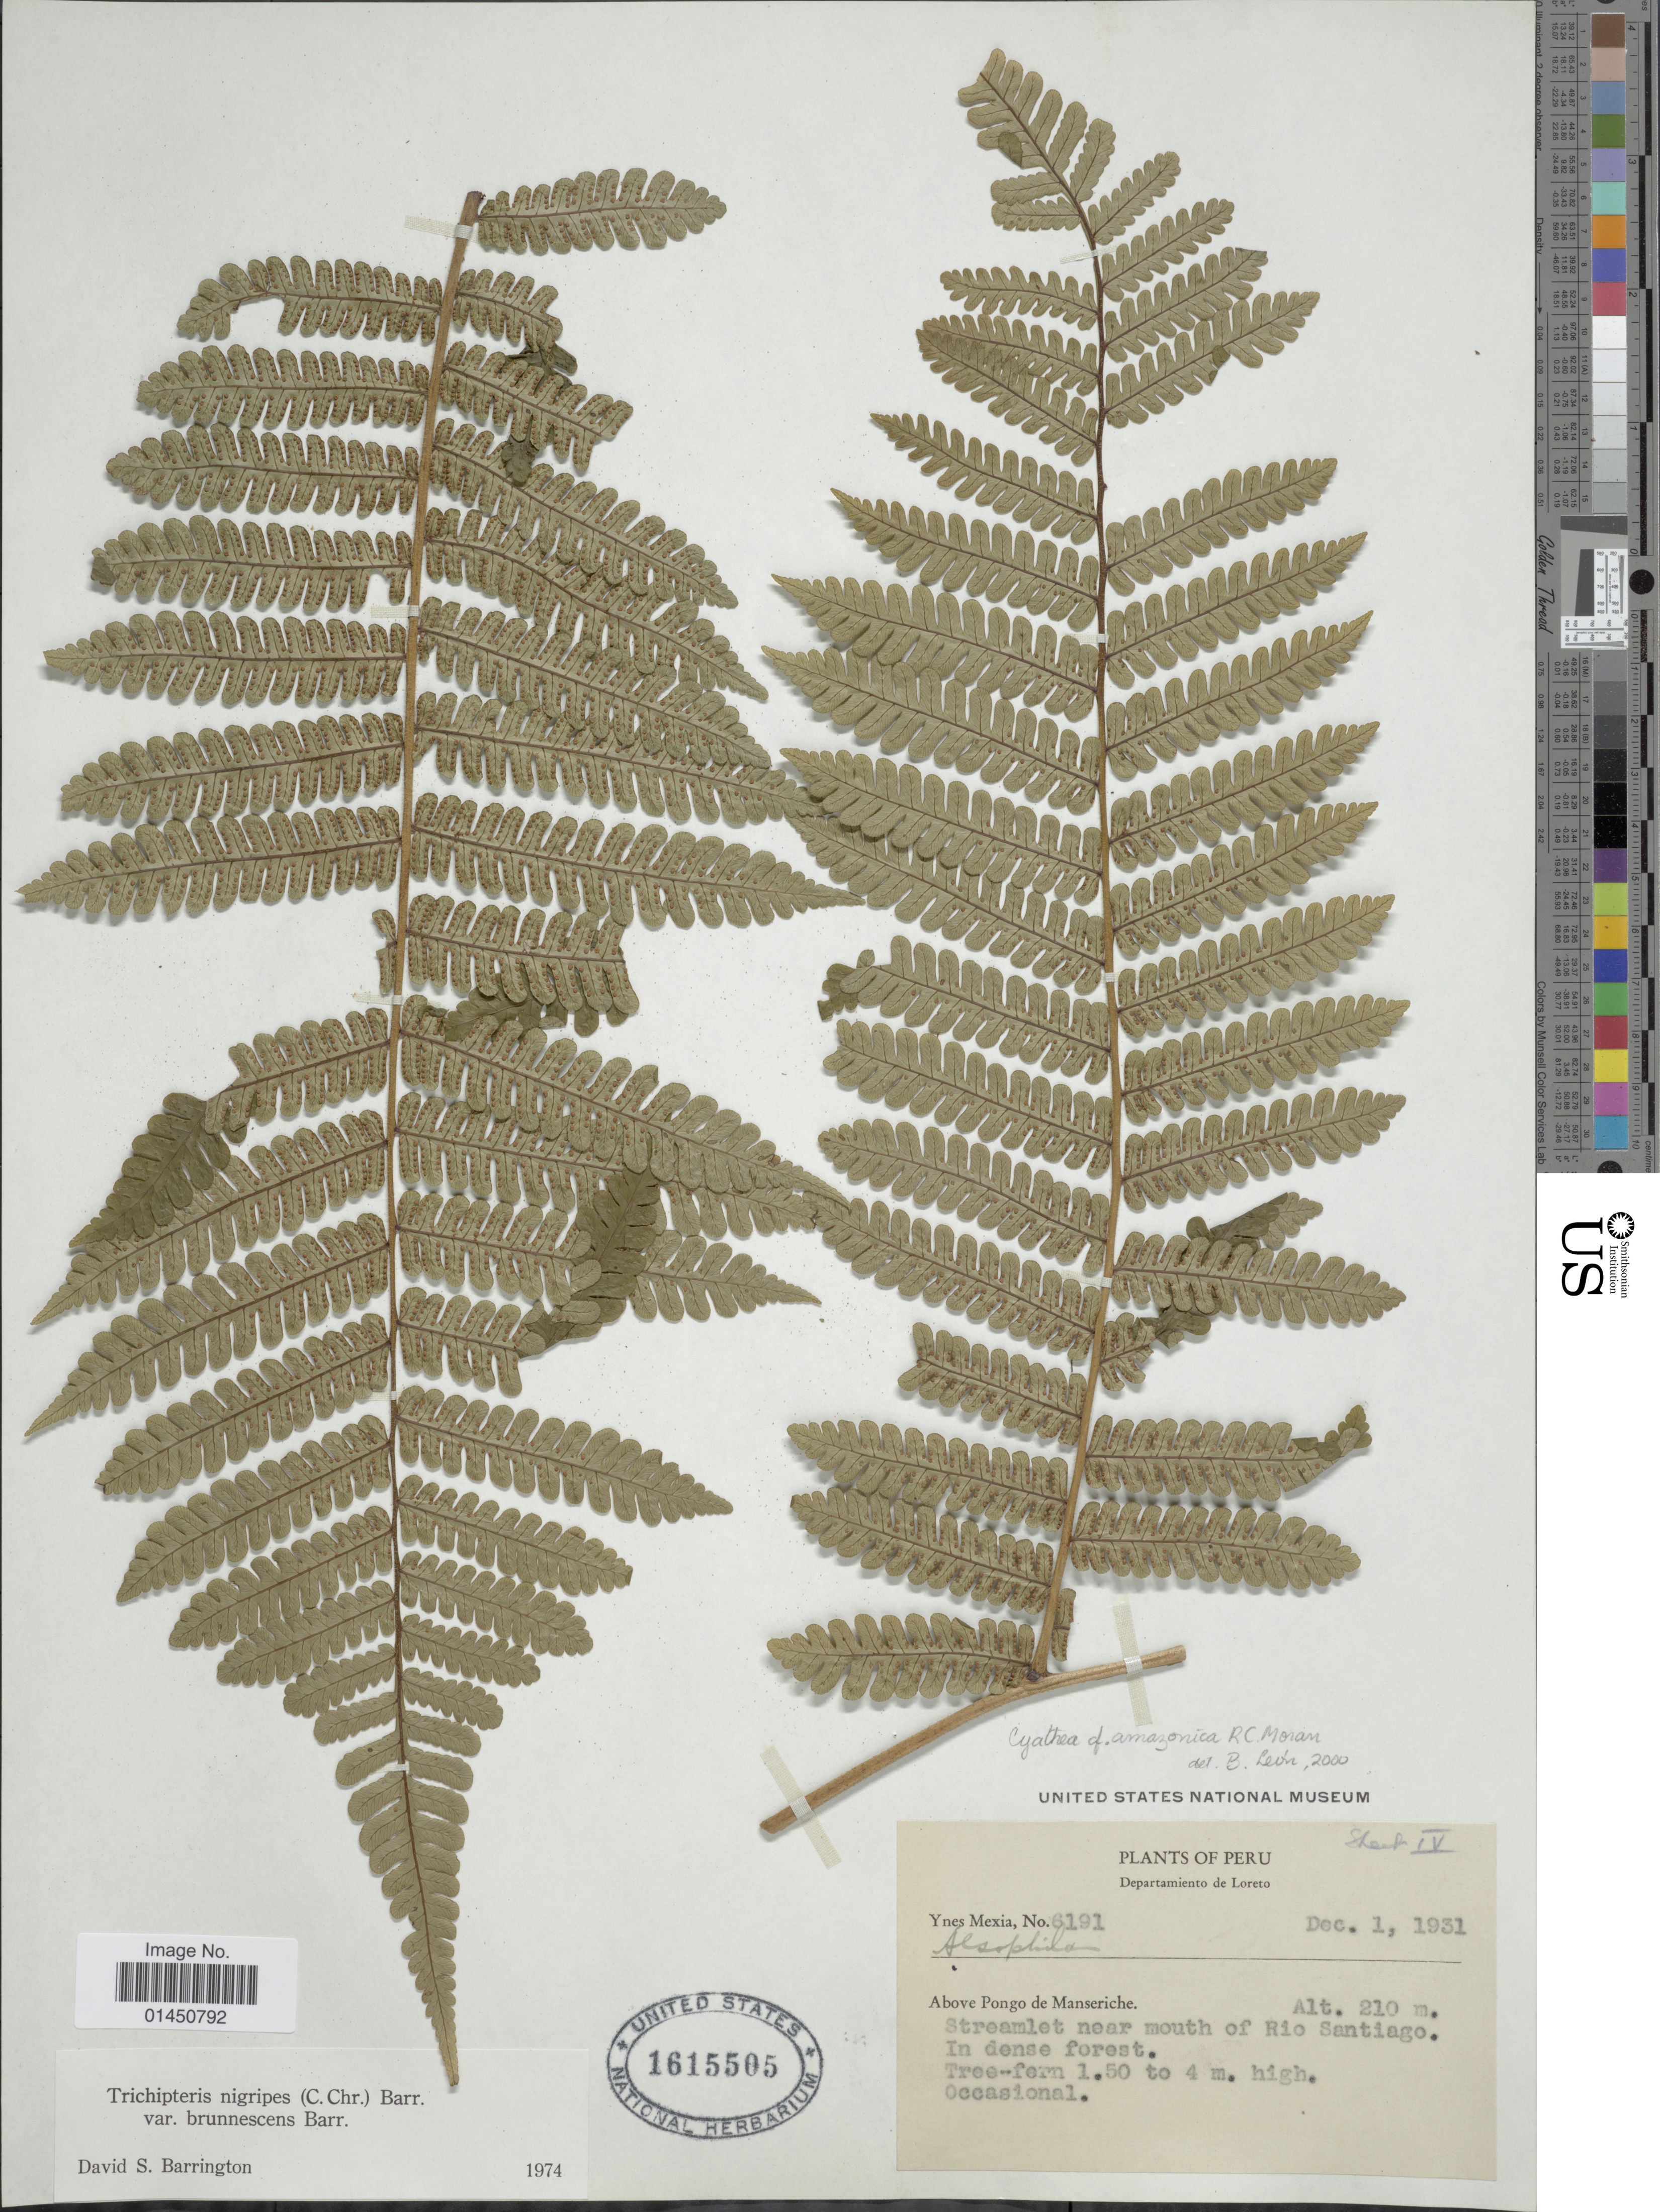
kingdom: Plantae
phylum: Tracheophyta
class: Polypodiopsida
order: Cyatheales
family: Cyatheaceae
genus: Cyathea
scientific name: Cyathea amazonica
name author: R.C. Moran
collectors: Y. Mexia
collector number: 6191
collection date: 1931-12-01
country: Peru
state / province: Loreto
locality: Above Pongo de Manseriche, streamlet near mouth of Rio Santiago.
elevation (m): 210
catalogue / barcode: US 1615505